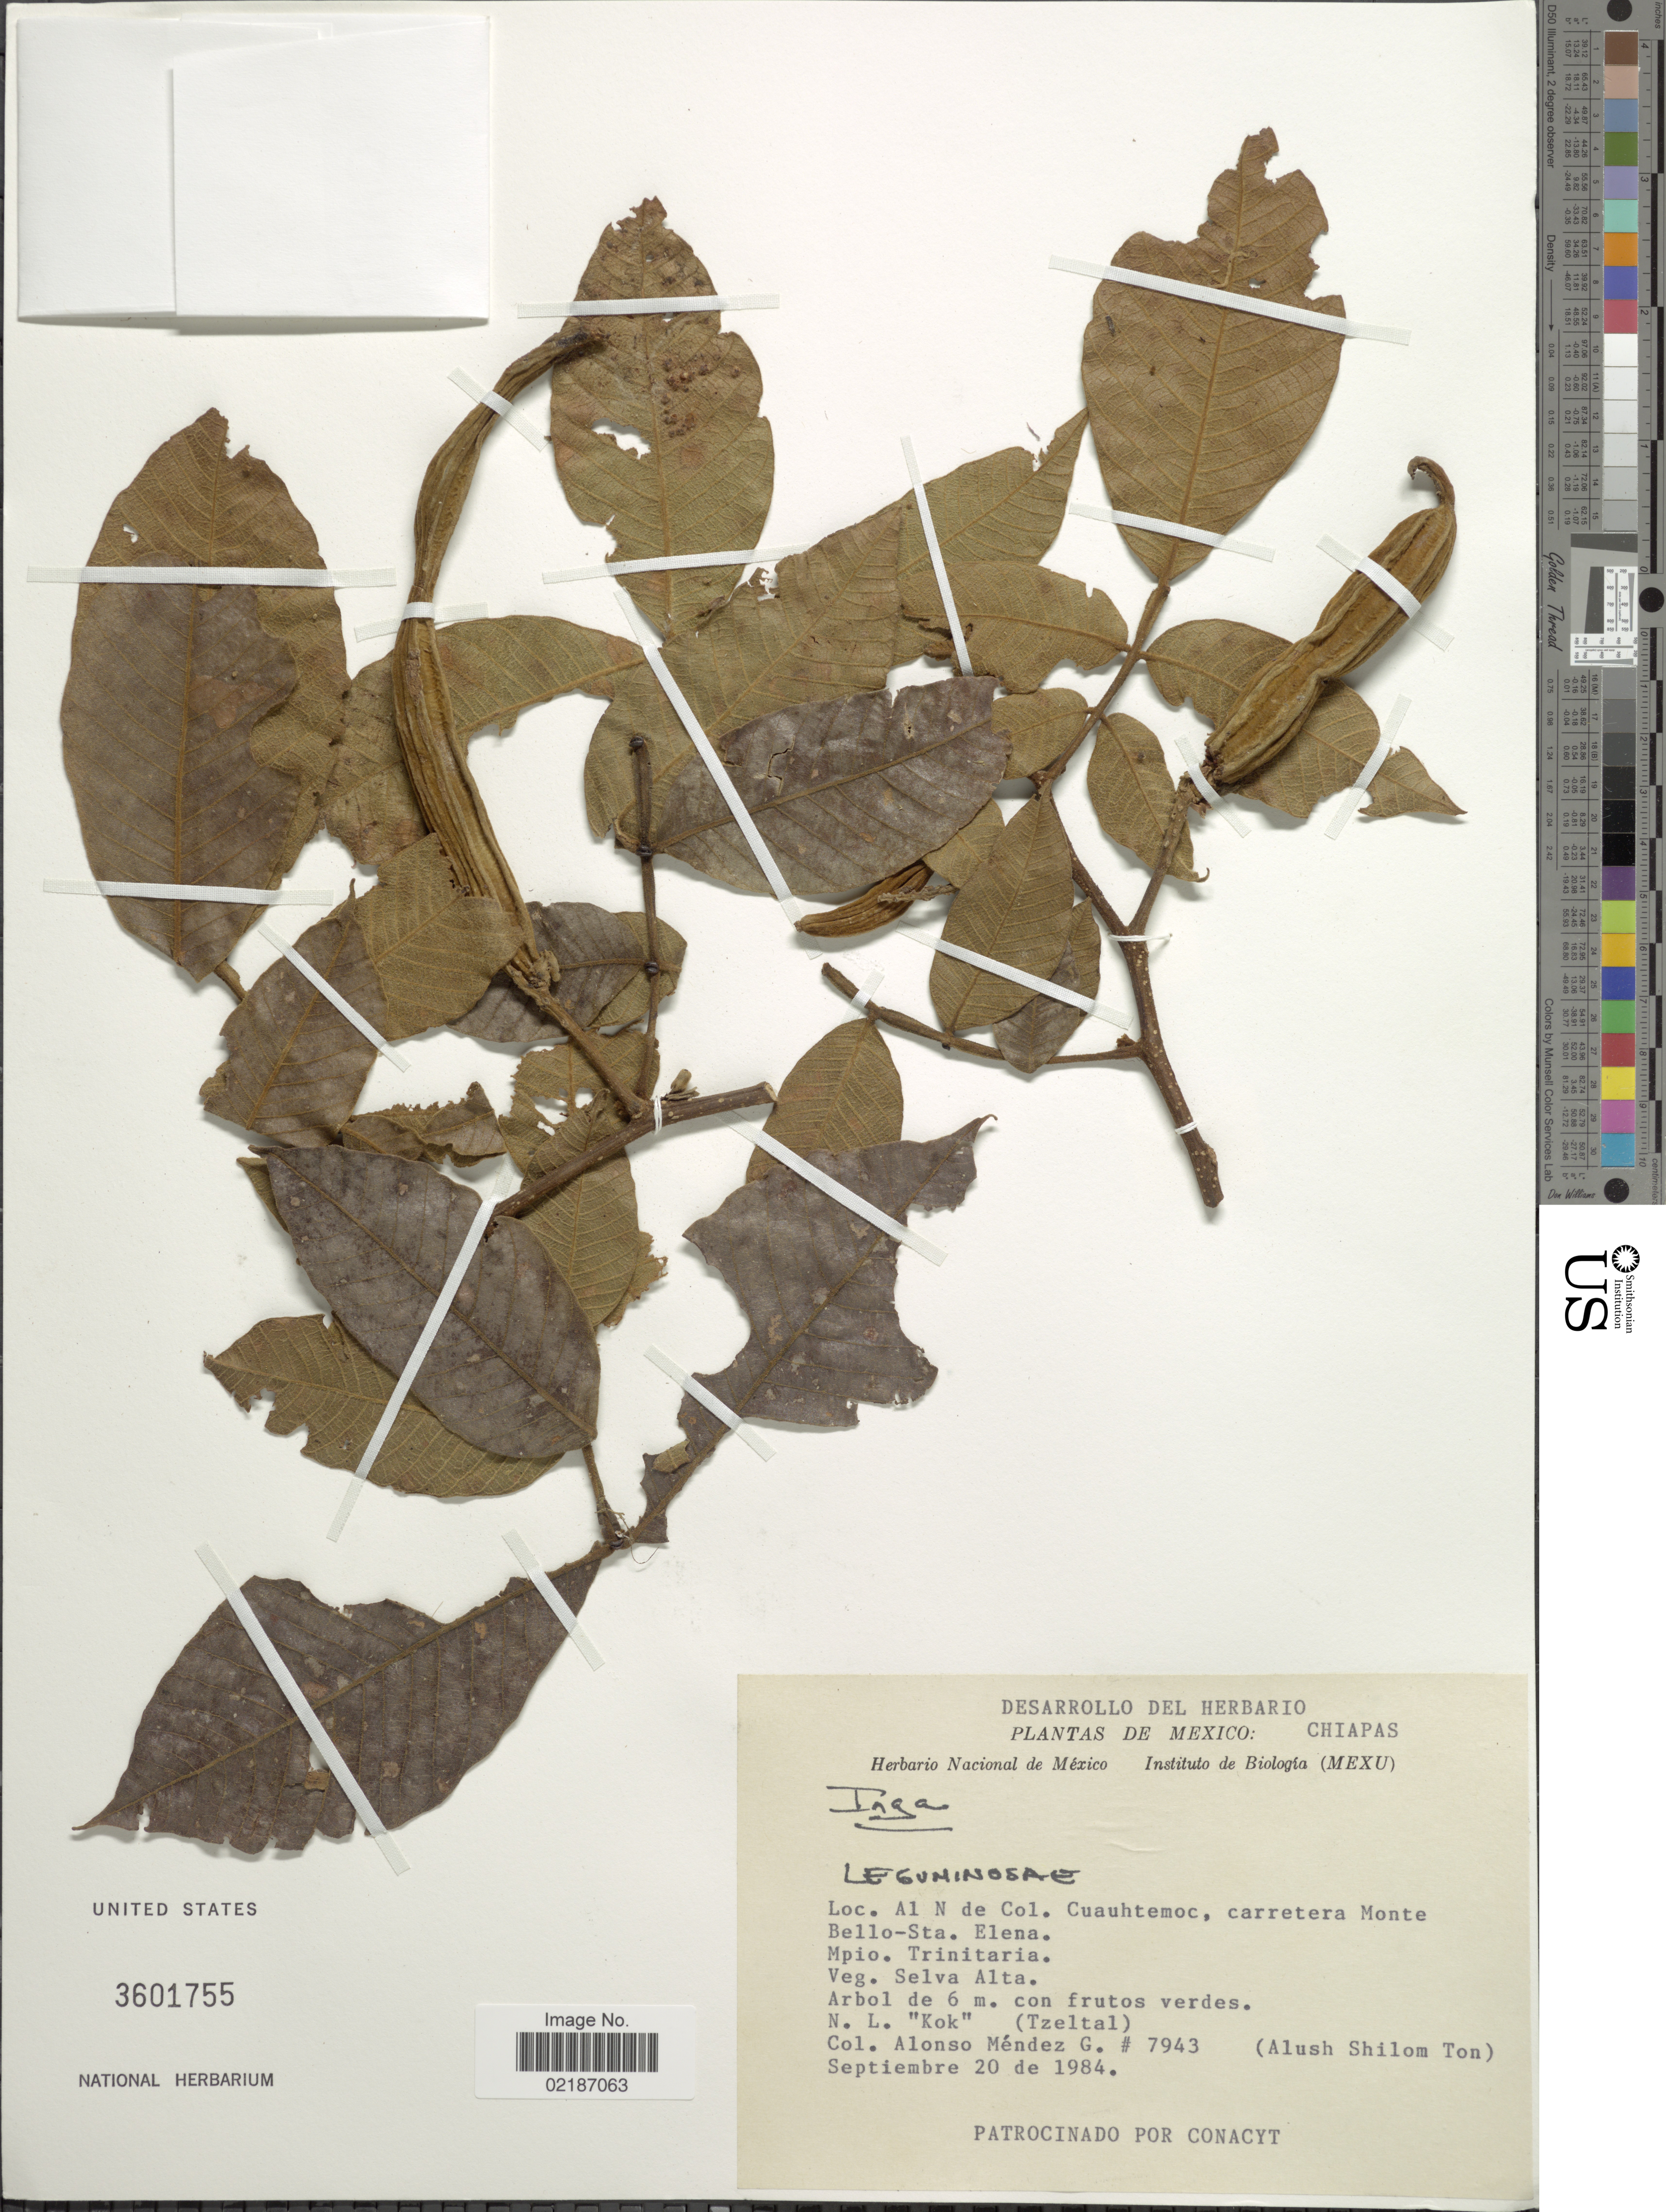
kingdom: Plantae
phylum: Tracheophyta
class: Magnoliopsida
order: Fabales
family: Fabaceae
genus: Inga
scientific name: Inga sp.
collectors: A. Méndez G. & A. S. Ton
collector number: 7943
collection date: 1984-09-20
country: Mexico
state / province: Chiapas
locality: Al N de Col. Cuahtemoc, carretera Monte Bello-Sta. Elena, Mpio. Trinitaria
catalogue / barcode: US 3601755